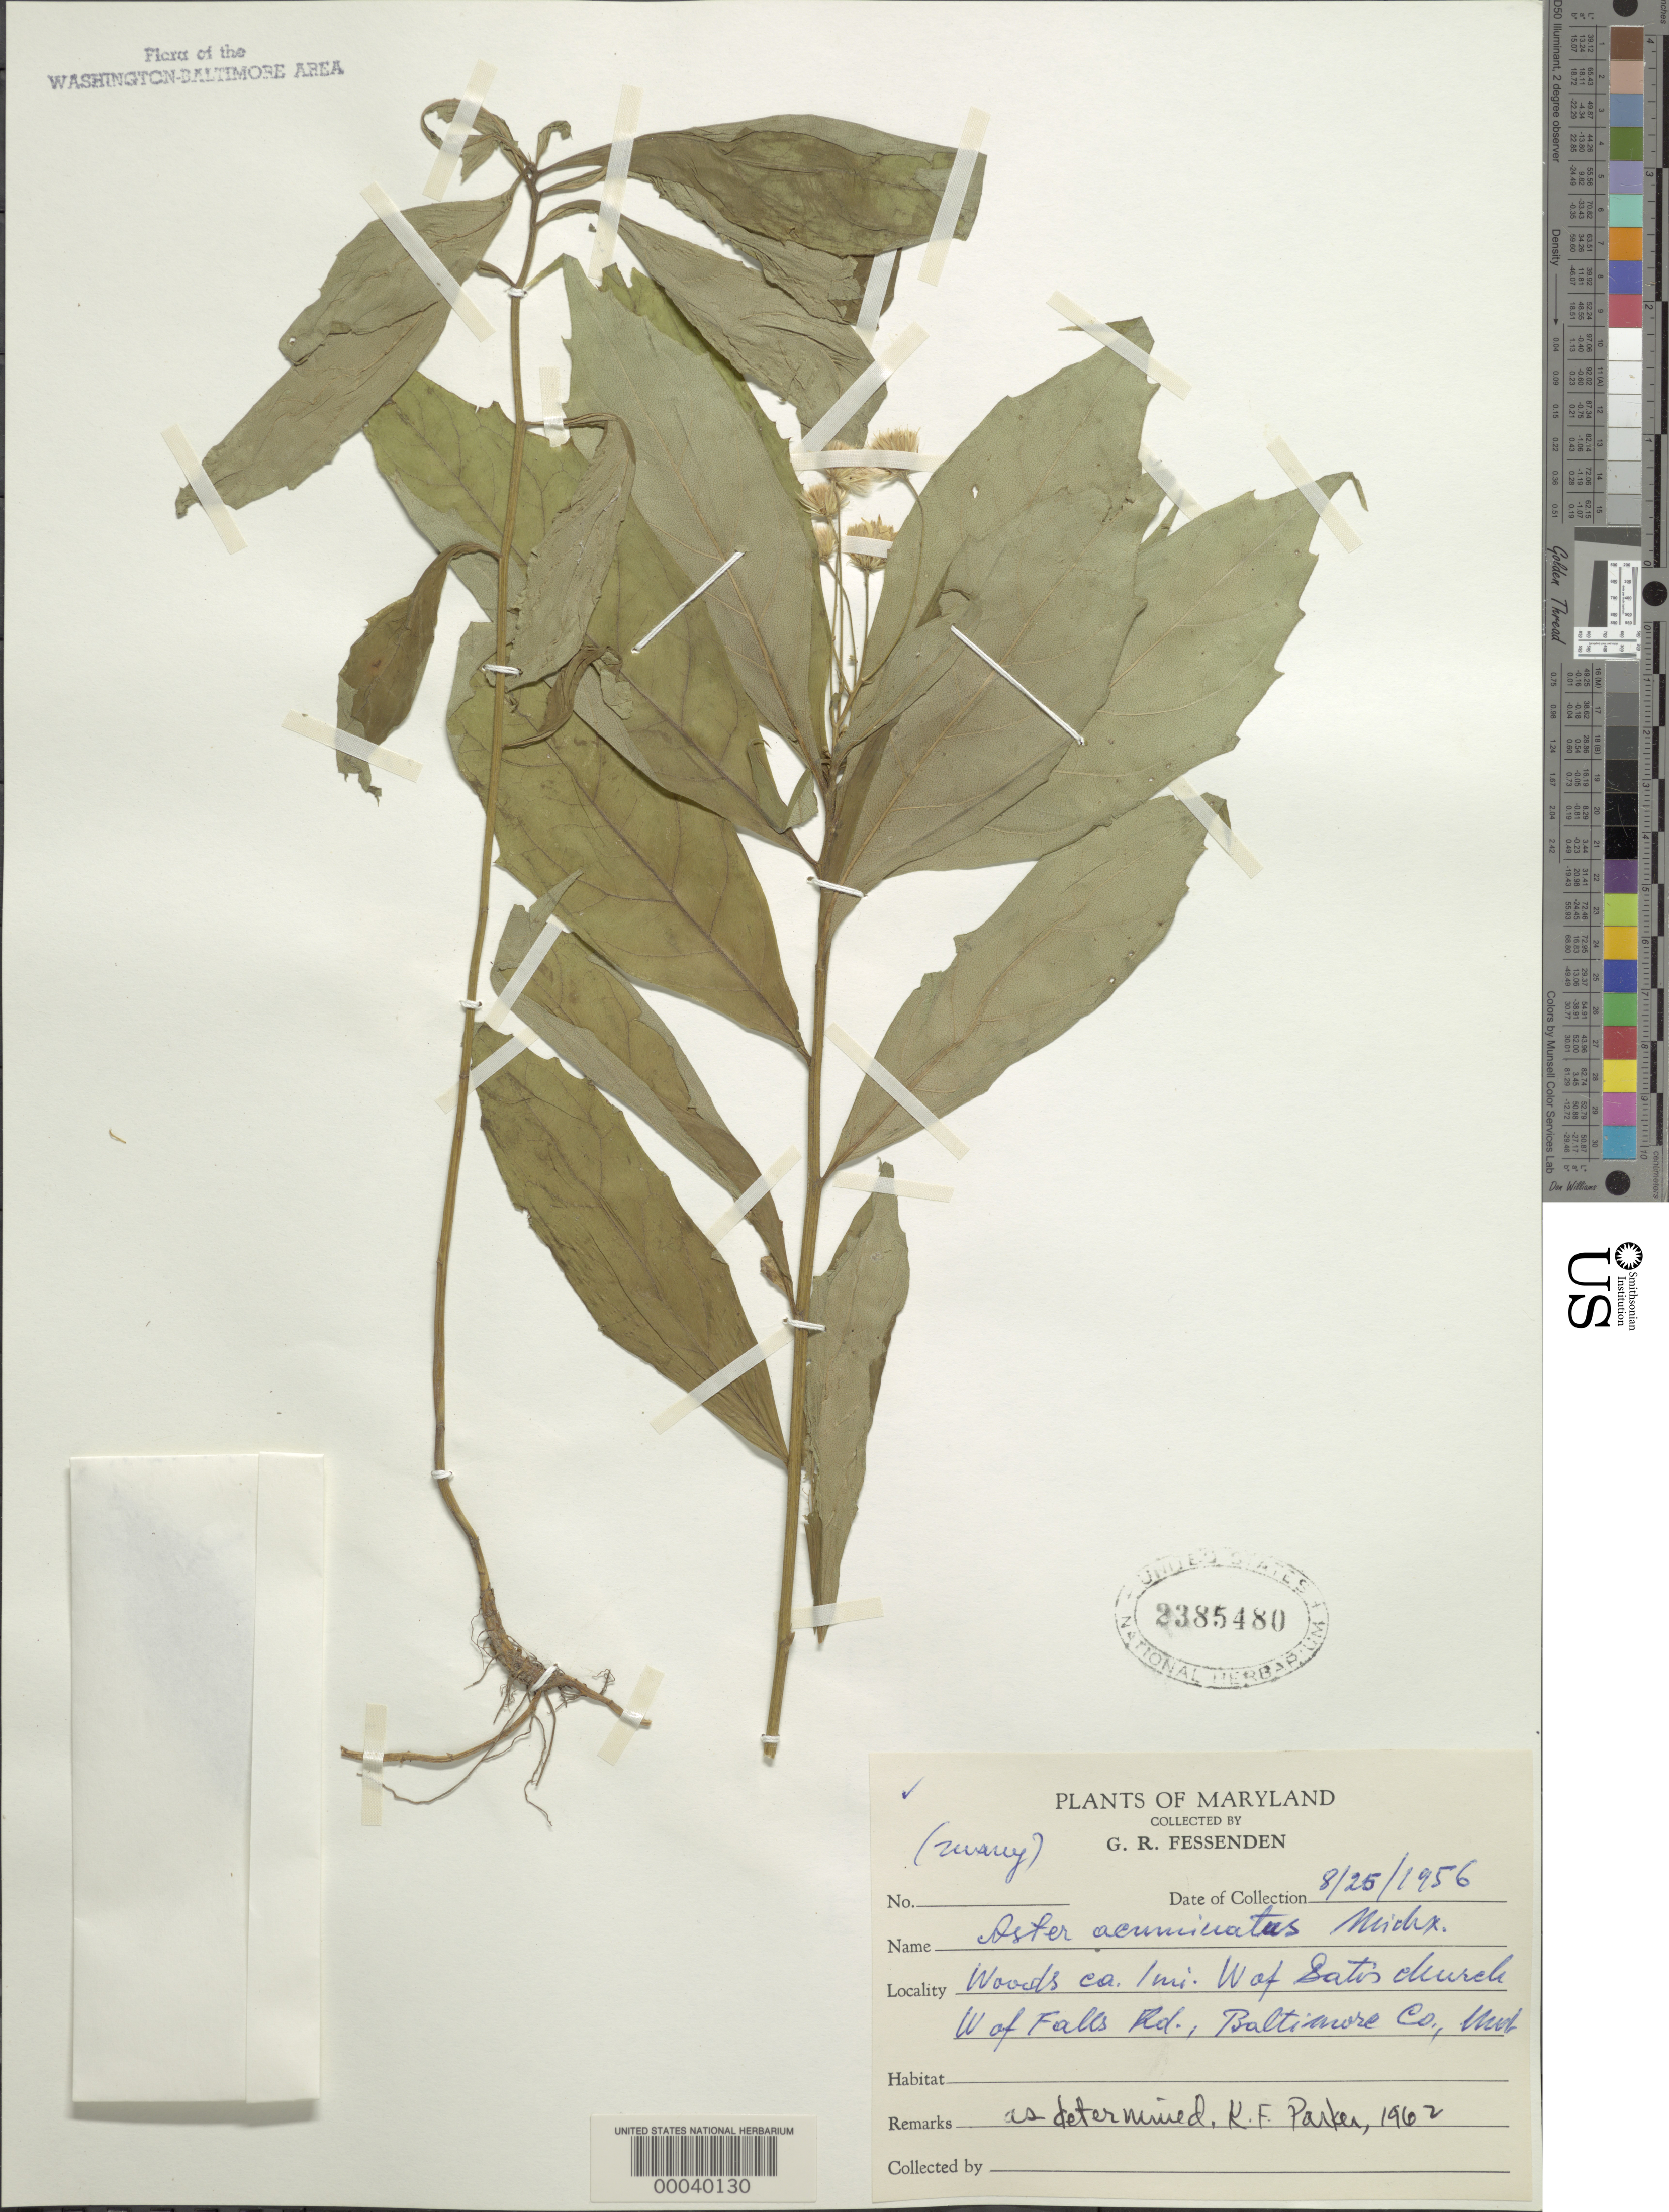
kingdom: Plantae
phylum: Tracheophyta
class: Magnoliopsida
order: Asterales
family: Asteraceae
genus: Aster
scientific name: Aster acuminatus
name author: Michx.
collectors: G. Fessenden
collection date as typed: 25 Aug 1956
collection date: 1956-08-25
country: United States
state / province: Maryland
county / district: Baltimore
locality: West of Satis Church and Falls Road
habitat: Woods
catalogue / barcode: US 2385480